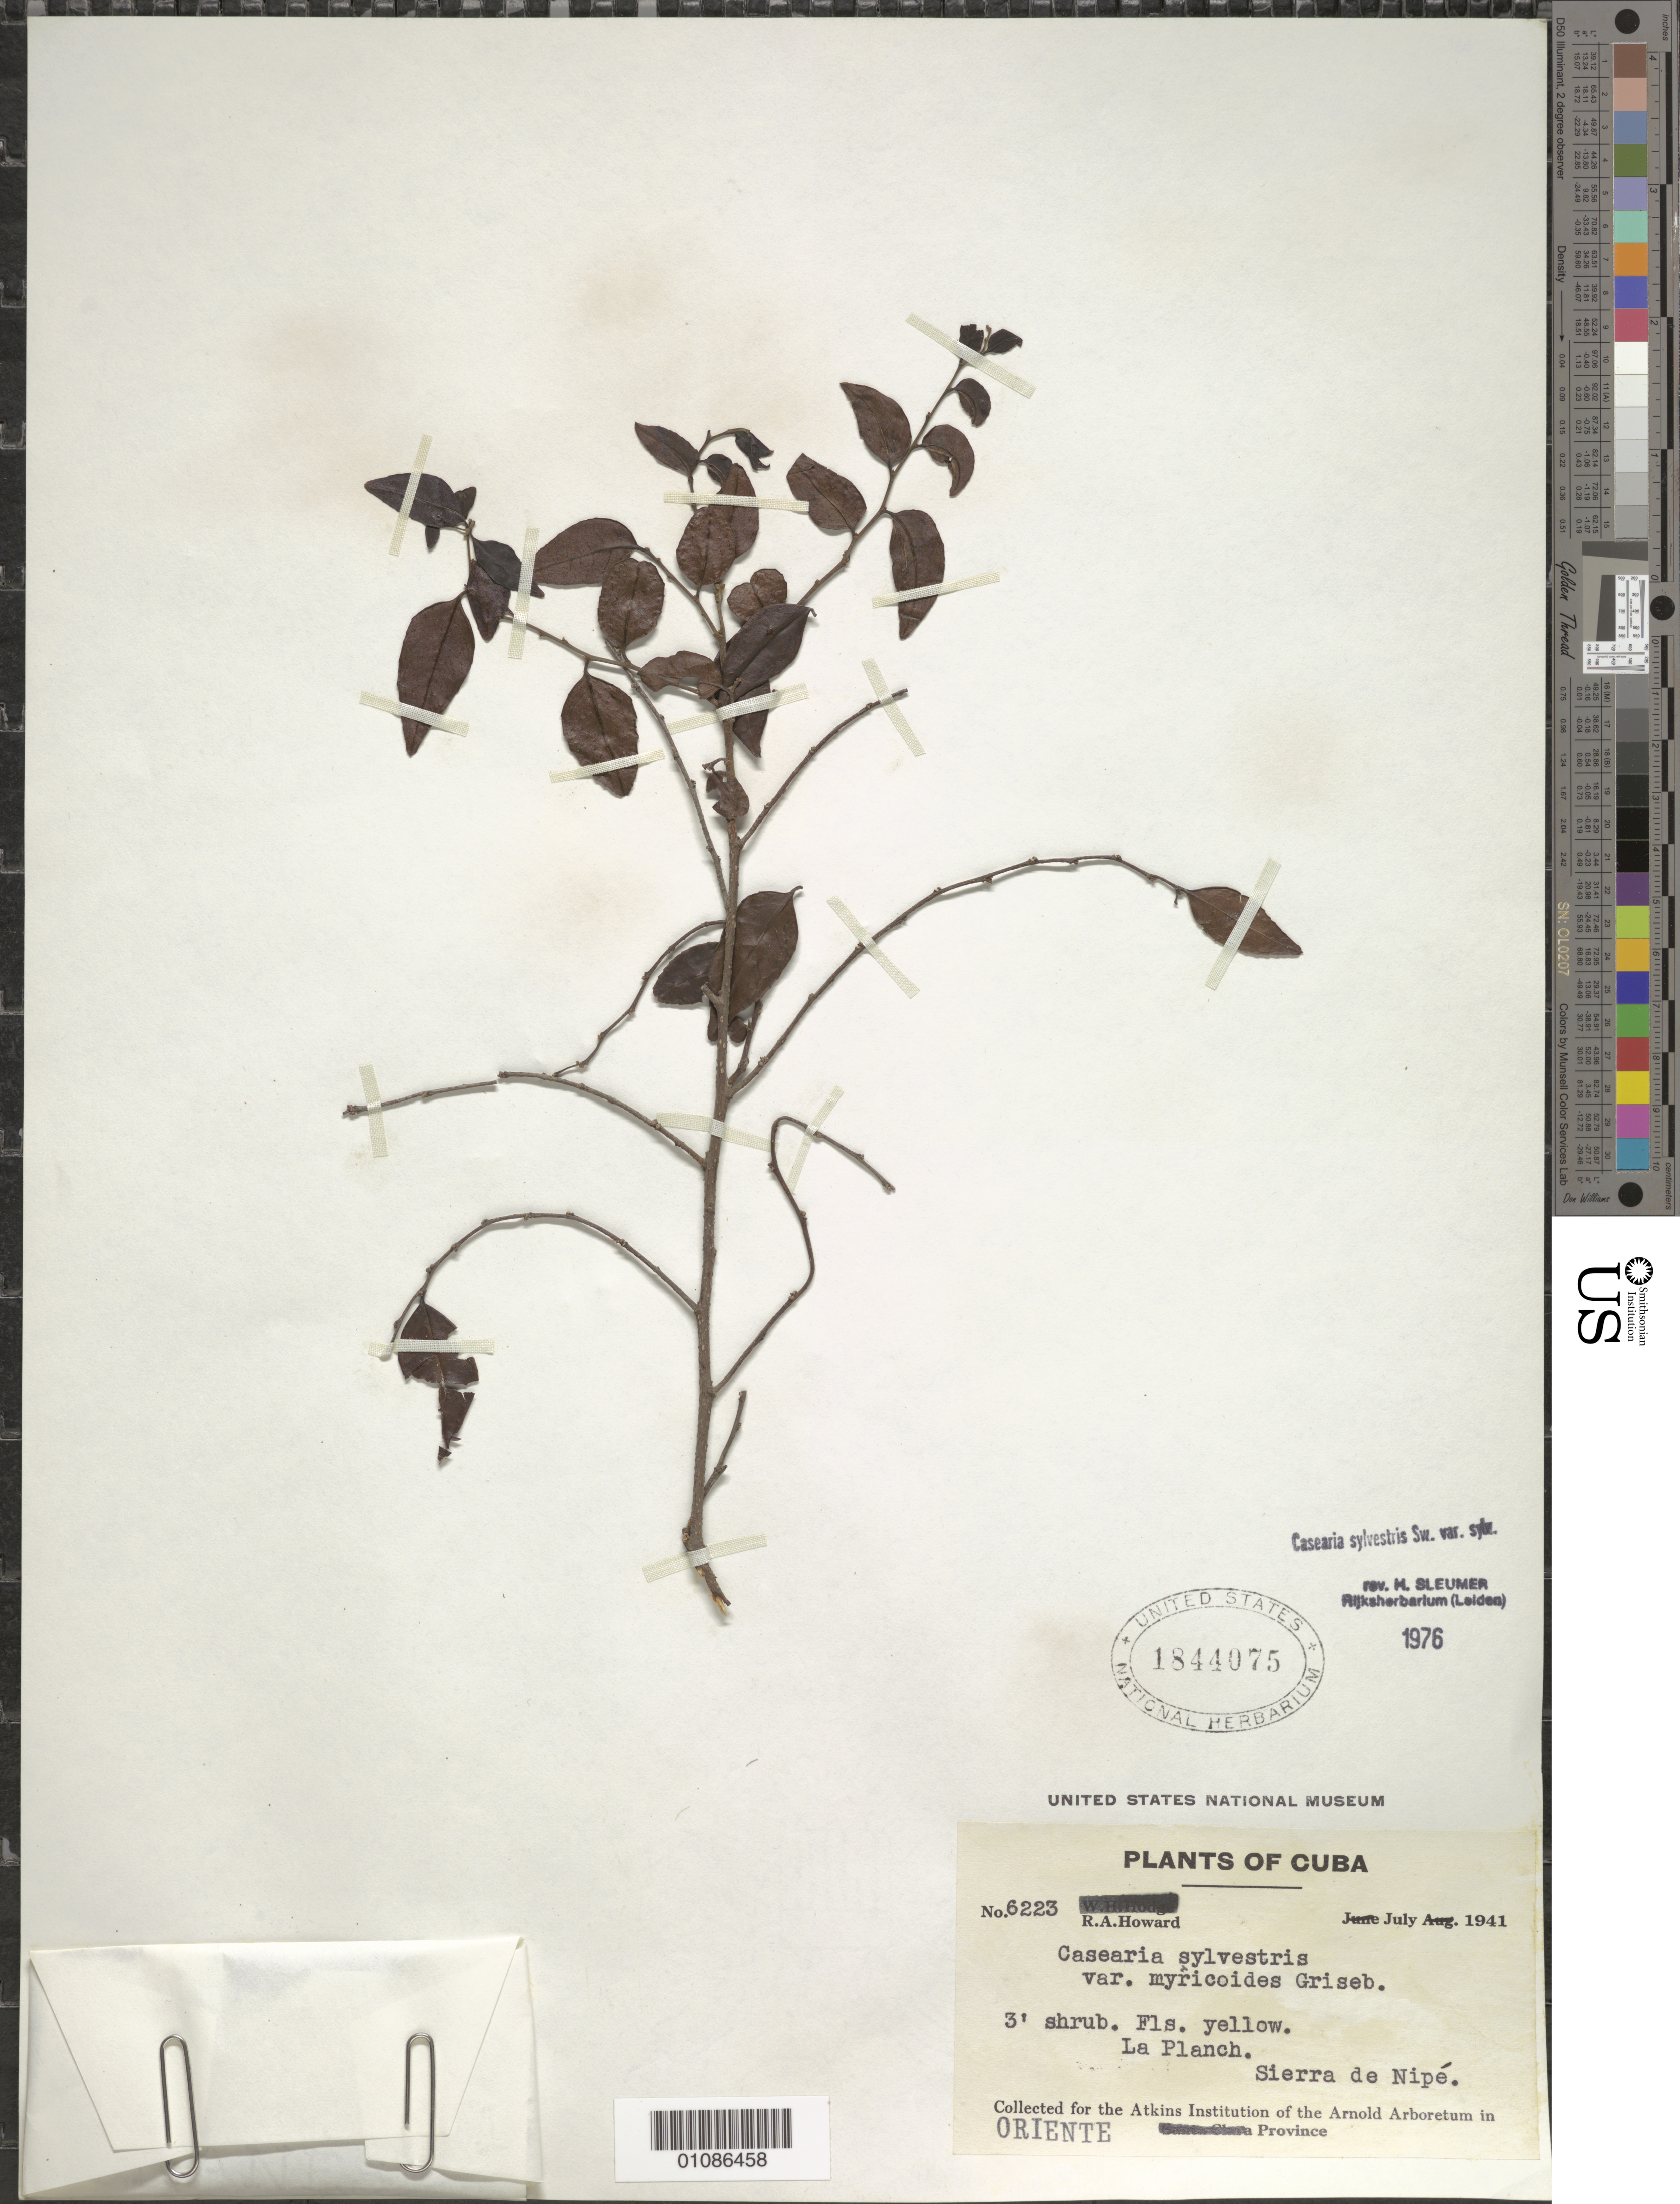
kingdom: Plantae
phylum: Tracheophyta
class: Magnoliopsida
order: Malpighiales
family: Salicaceae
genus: Casearia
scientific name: Casearia sylvestris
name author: Sw.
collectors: R. A. Howard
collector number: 6223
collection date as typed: Jul 1941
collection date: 1941-07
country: Cuba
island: Cuba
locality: Oriente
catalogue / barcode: US 1844075